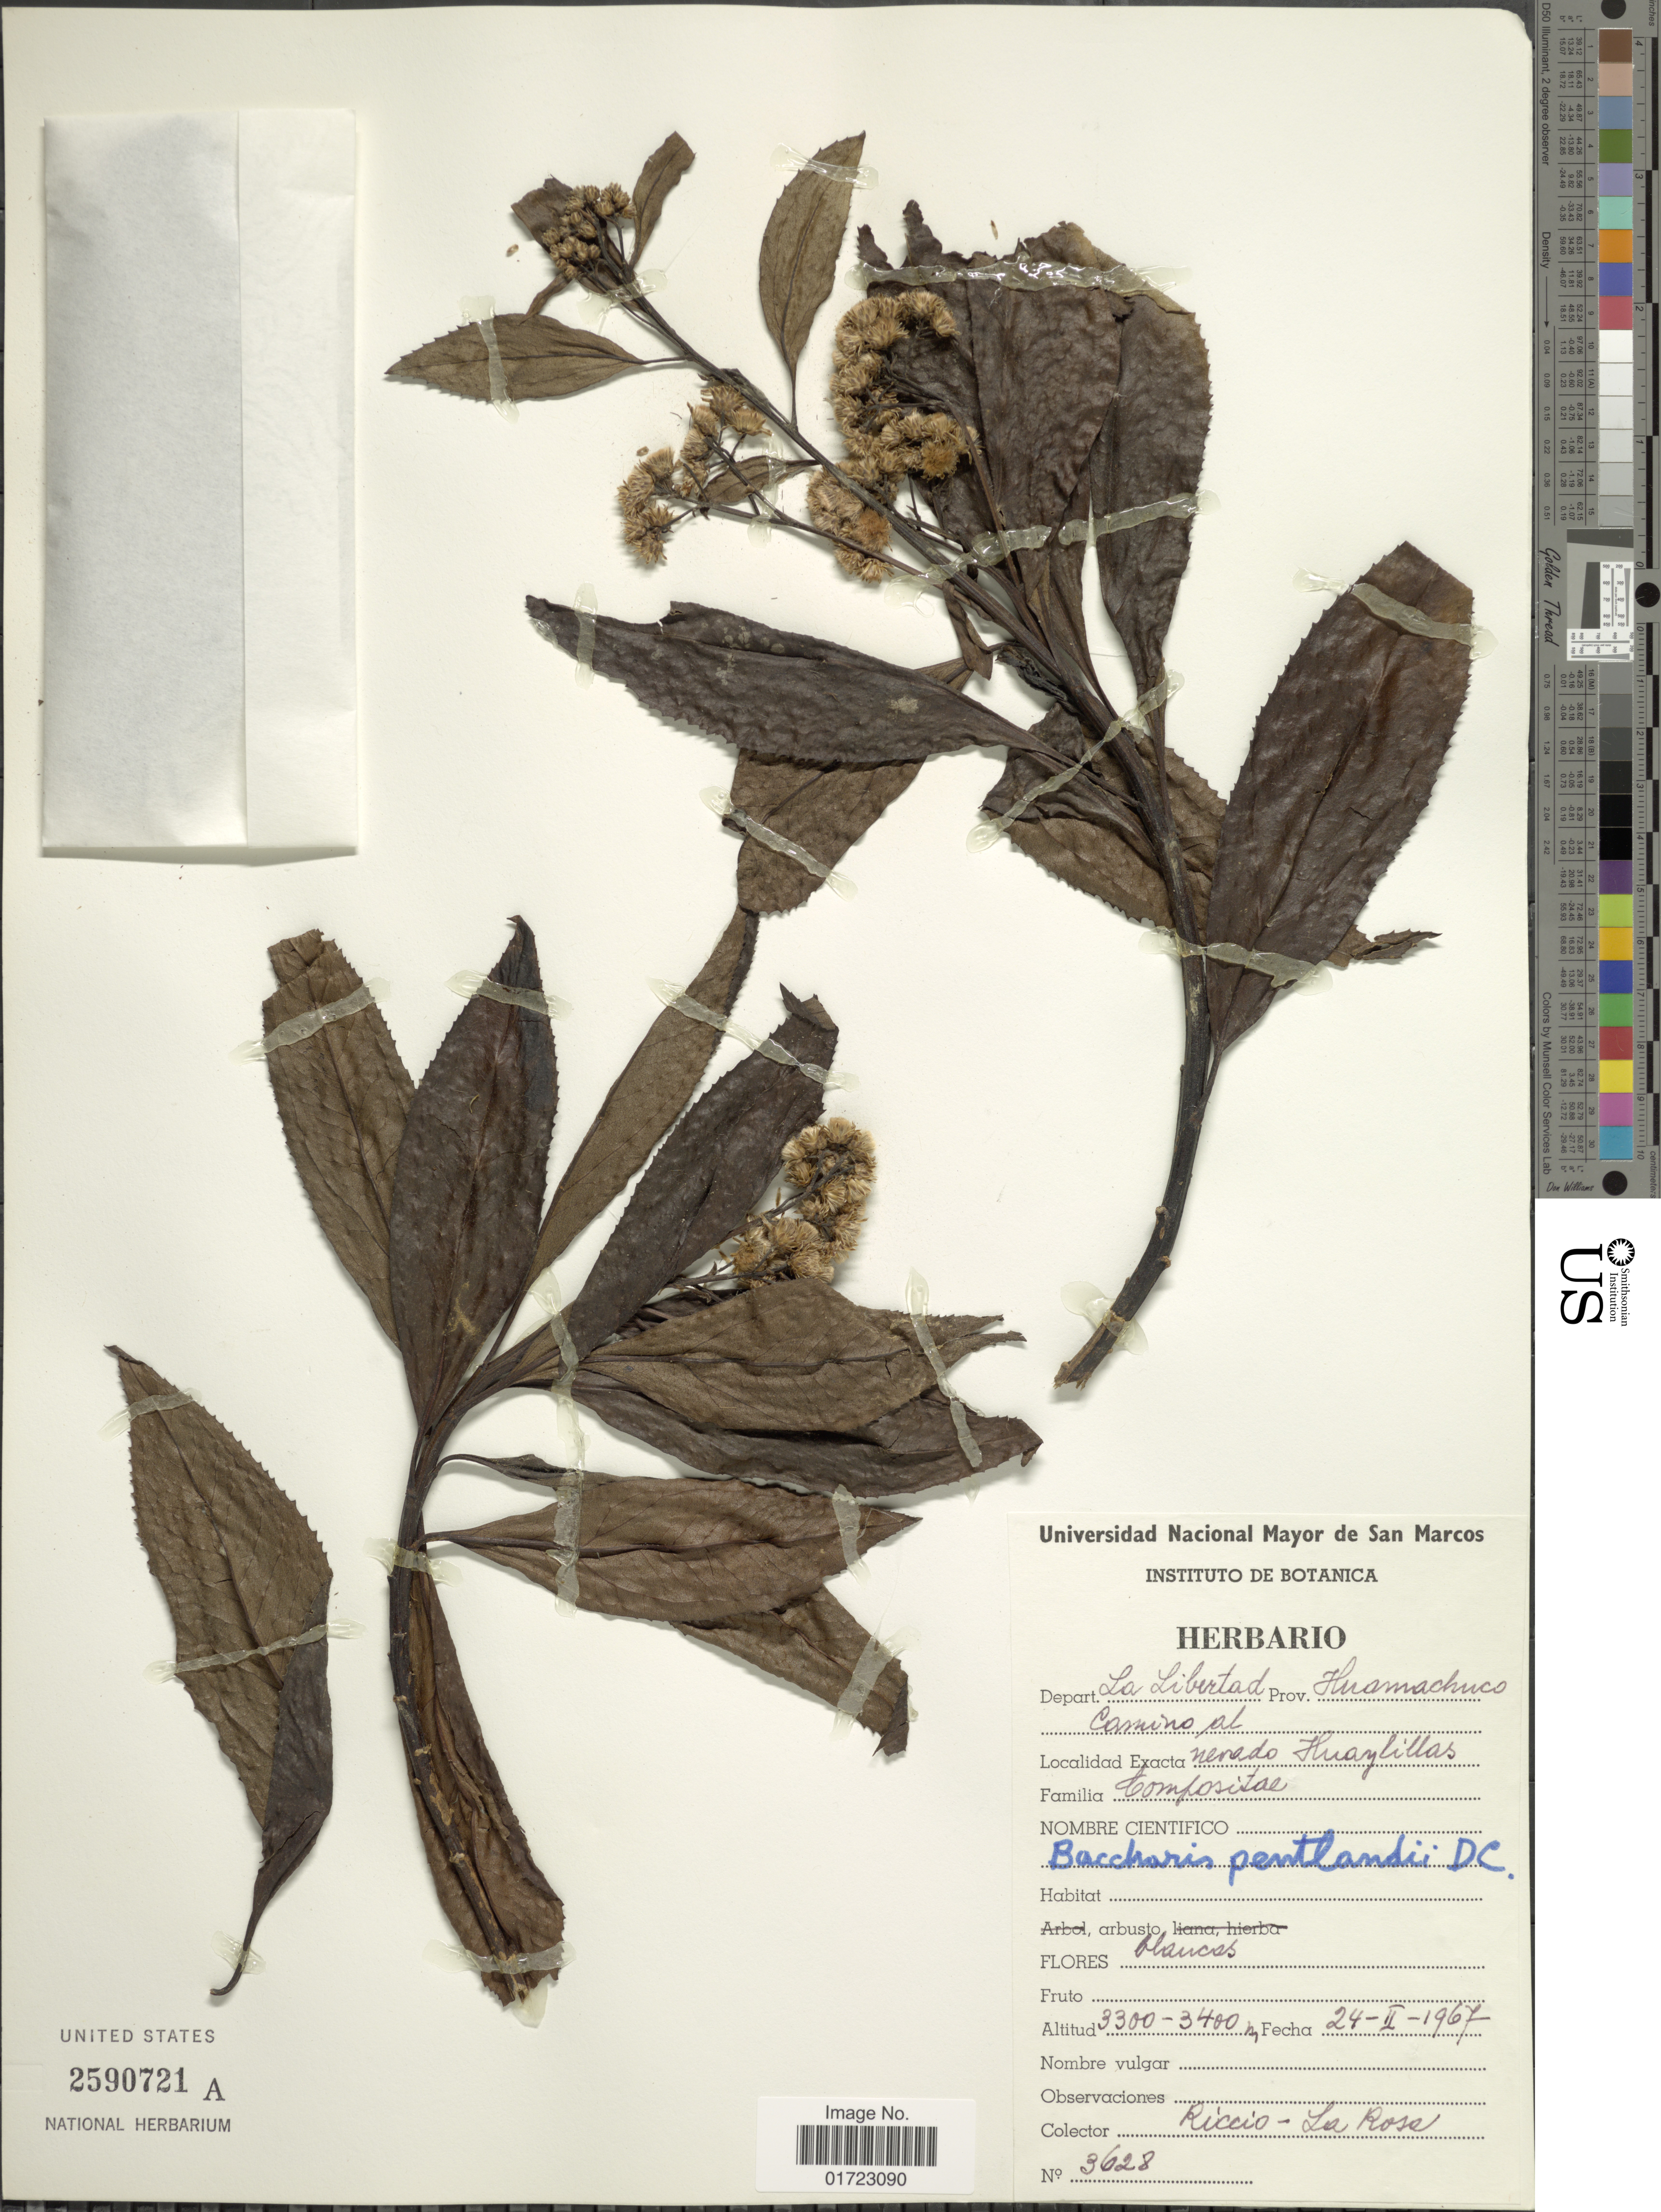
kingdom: Plantae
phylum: Tracheophyta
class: Magnoliopsida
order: Asterales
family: Asteraceae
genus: Baccharis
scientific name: Baccharis pentlandii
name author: DC.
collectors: Riccio & -. La Rosa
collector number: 3628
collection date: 1967-02-24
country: Peru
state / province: La Libertad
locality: Prov. Huamachucho camino al. Mereda Huaylillas.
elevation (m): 3300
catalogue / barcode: US 2590721A